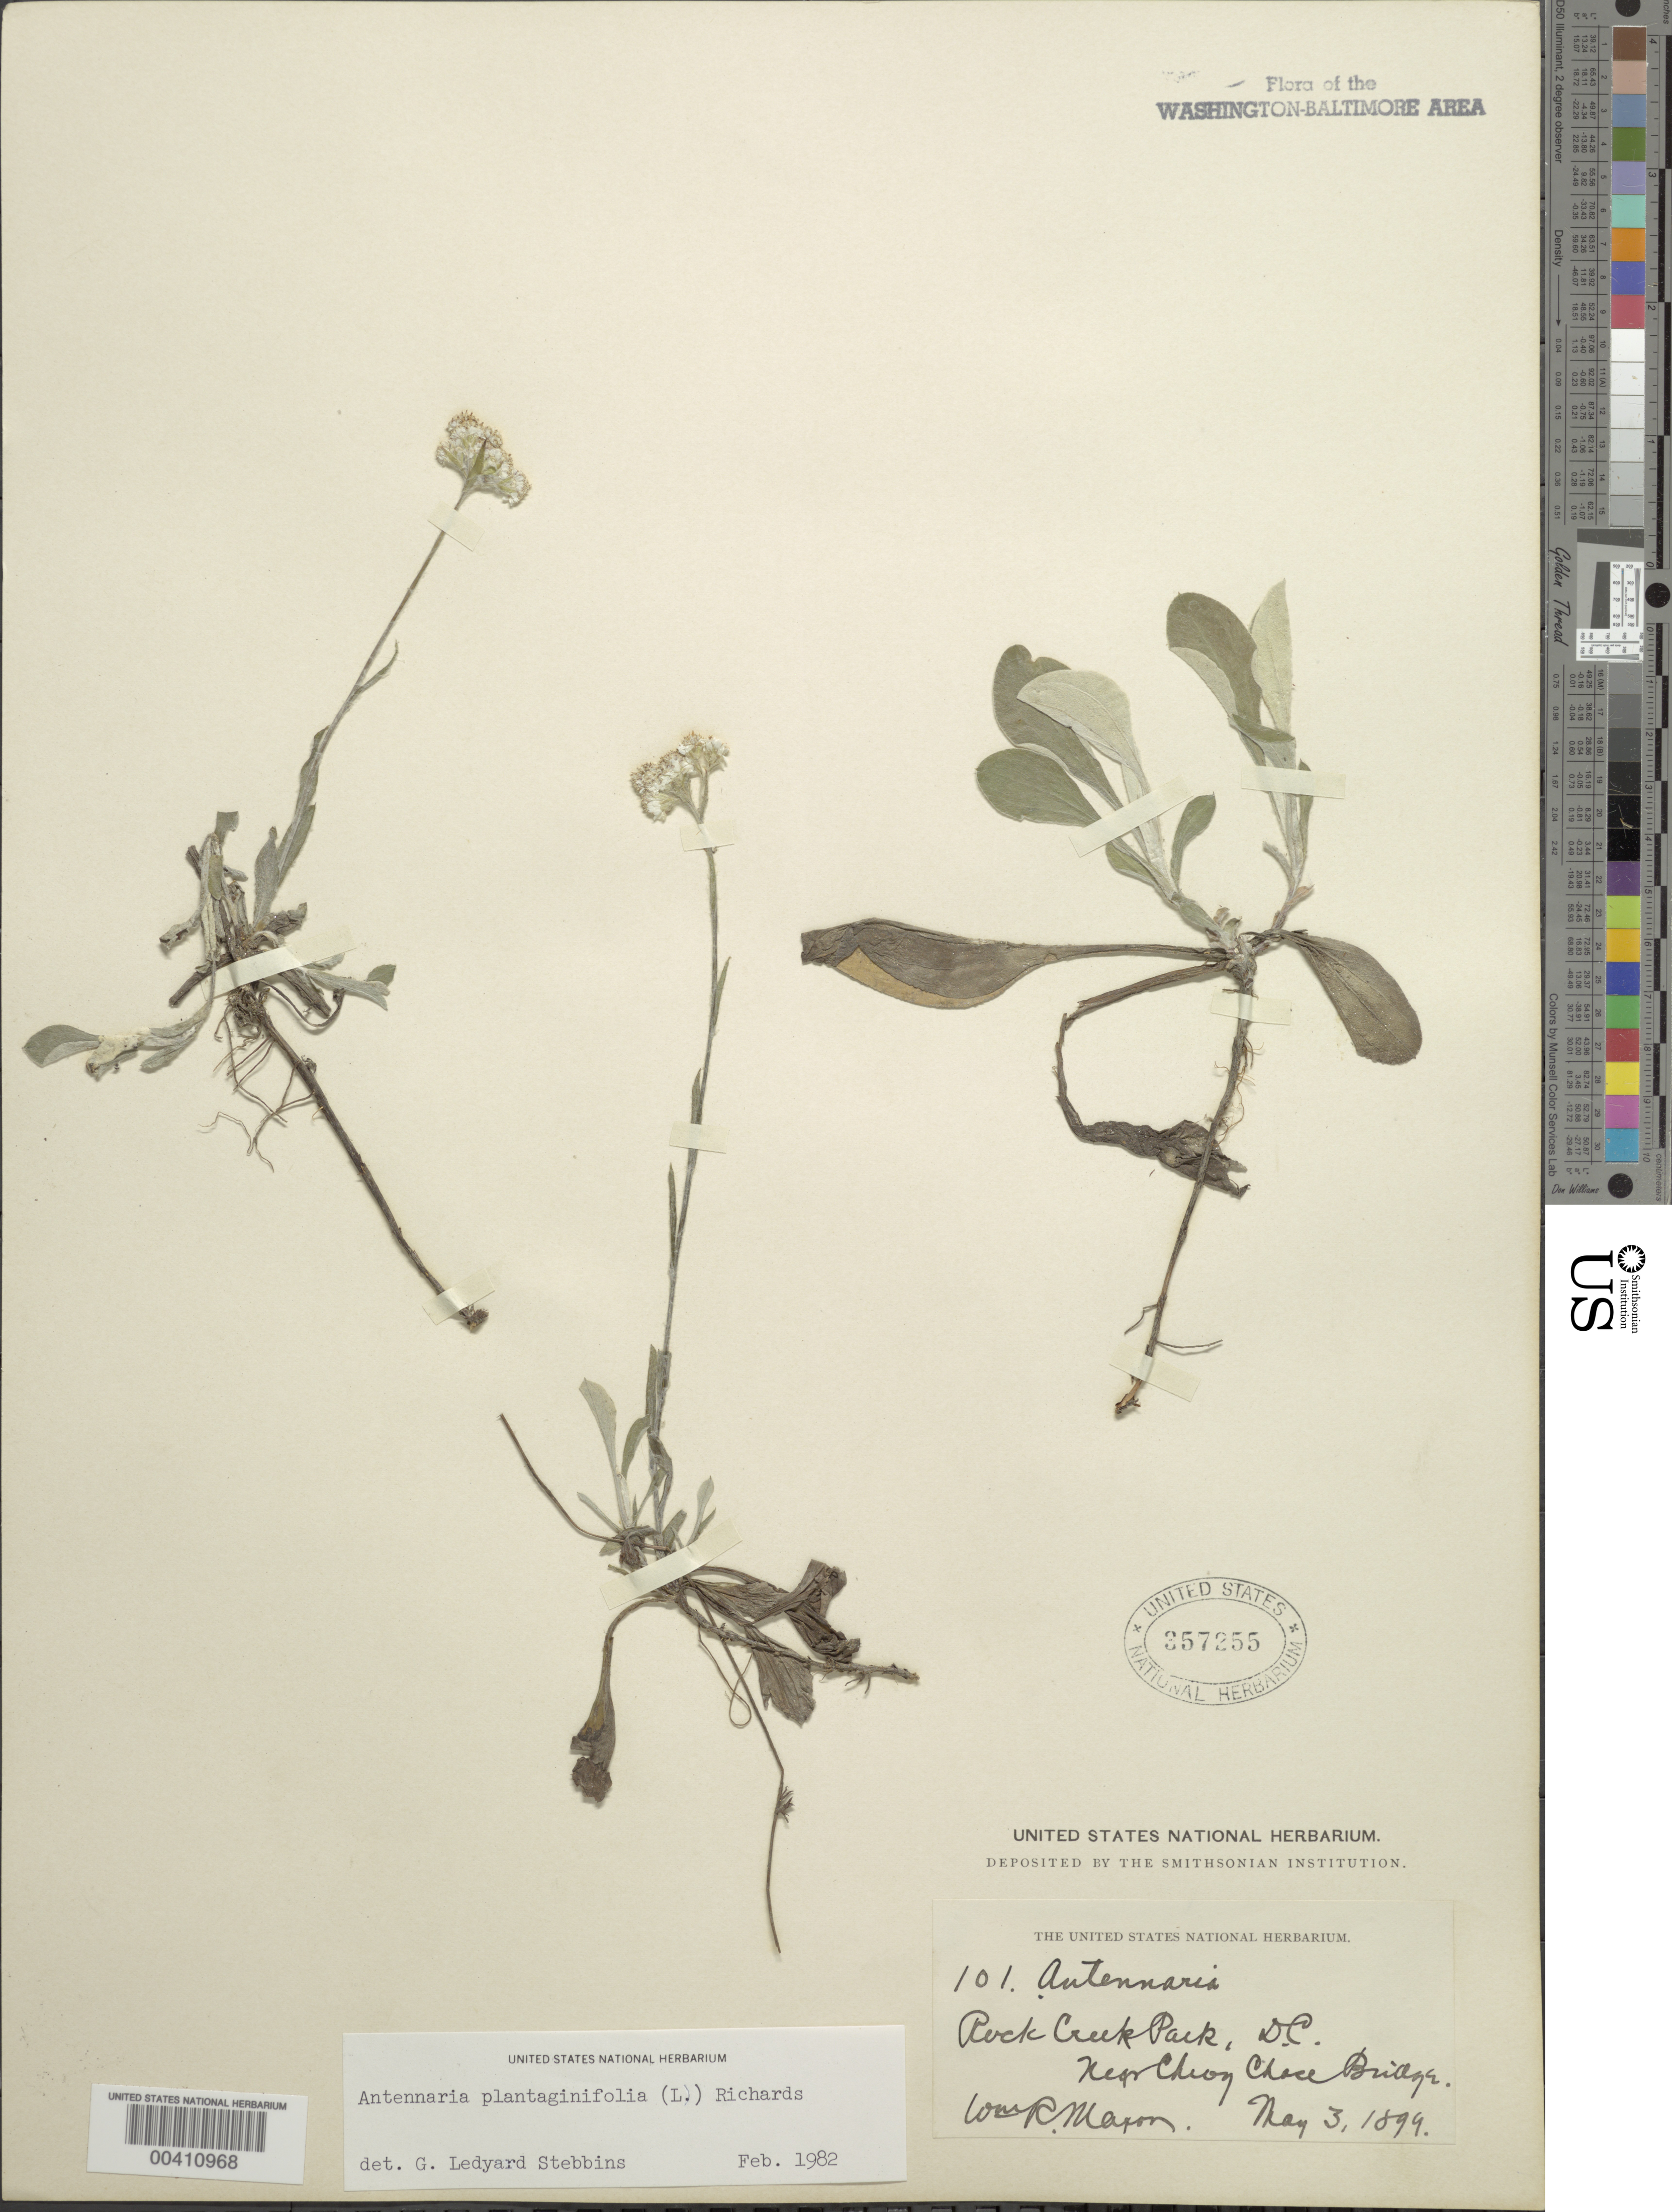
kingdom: Plantae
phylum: Tracheophyta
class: Magnoliopsida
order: Asterales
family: Asteraceae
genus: Antennaria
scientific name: Antennaria plantaginifolia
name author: (L.) Richardson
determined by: Stebbins, G. L.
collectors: W. R. Maxon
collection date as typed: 03 May 1899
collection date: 1899-05-03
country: United States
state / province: District of Columbia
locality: Rock Creek Park near Chevy Chase Bridge Rock Creek Park & vicinity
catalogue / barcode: US 357255